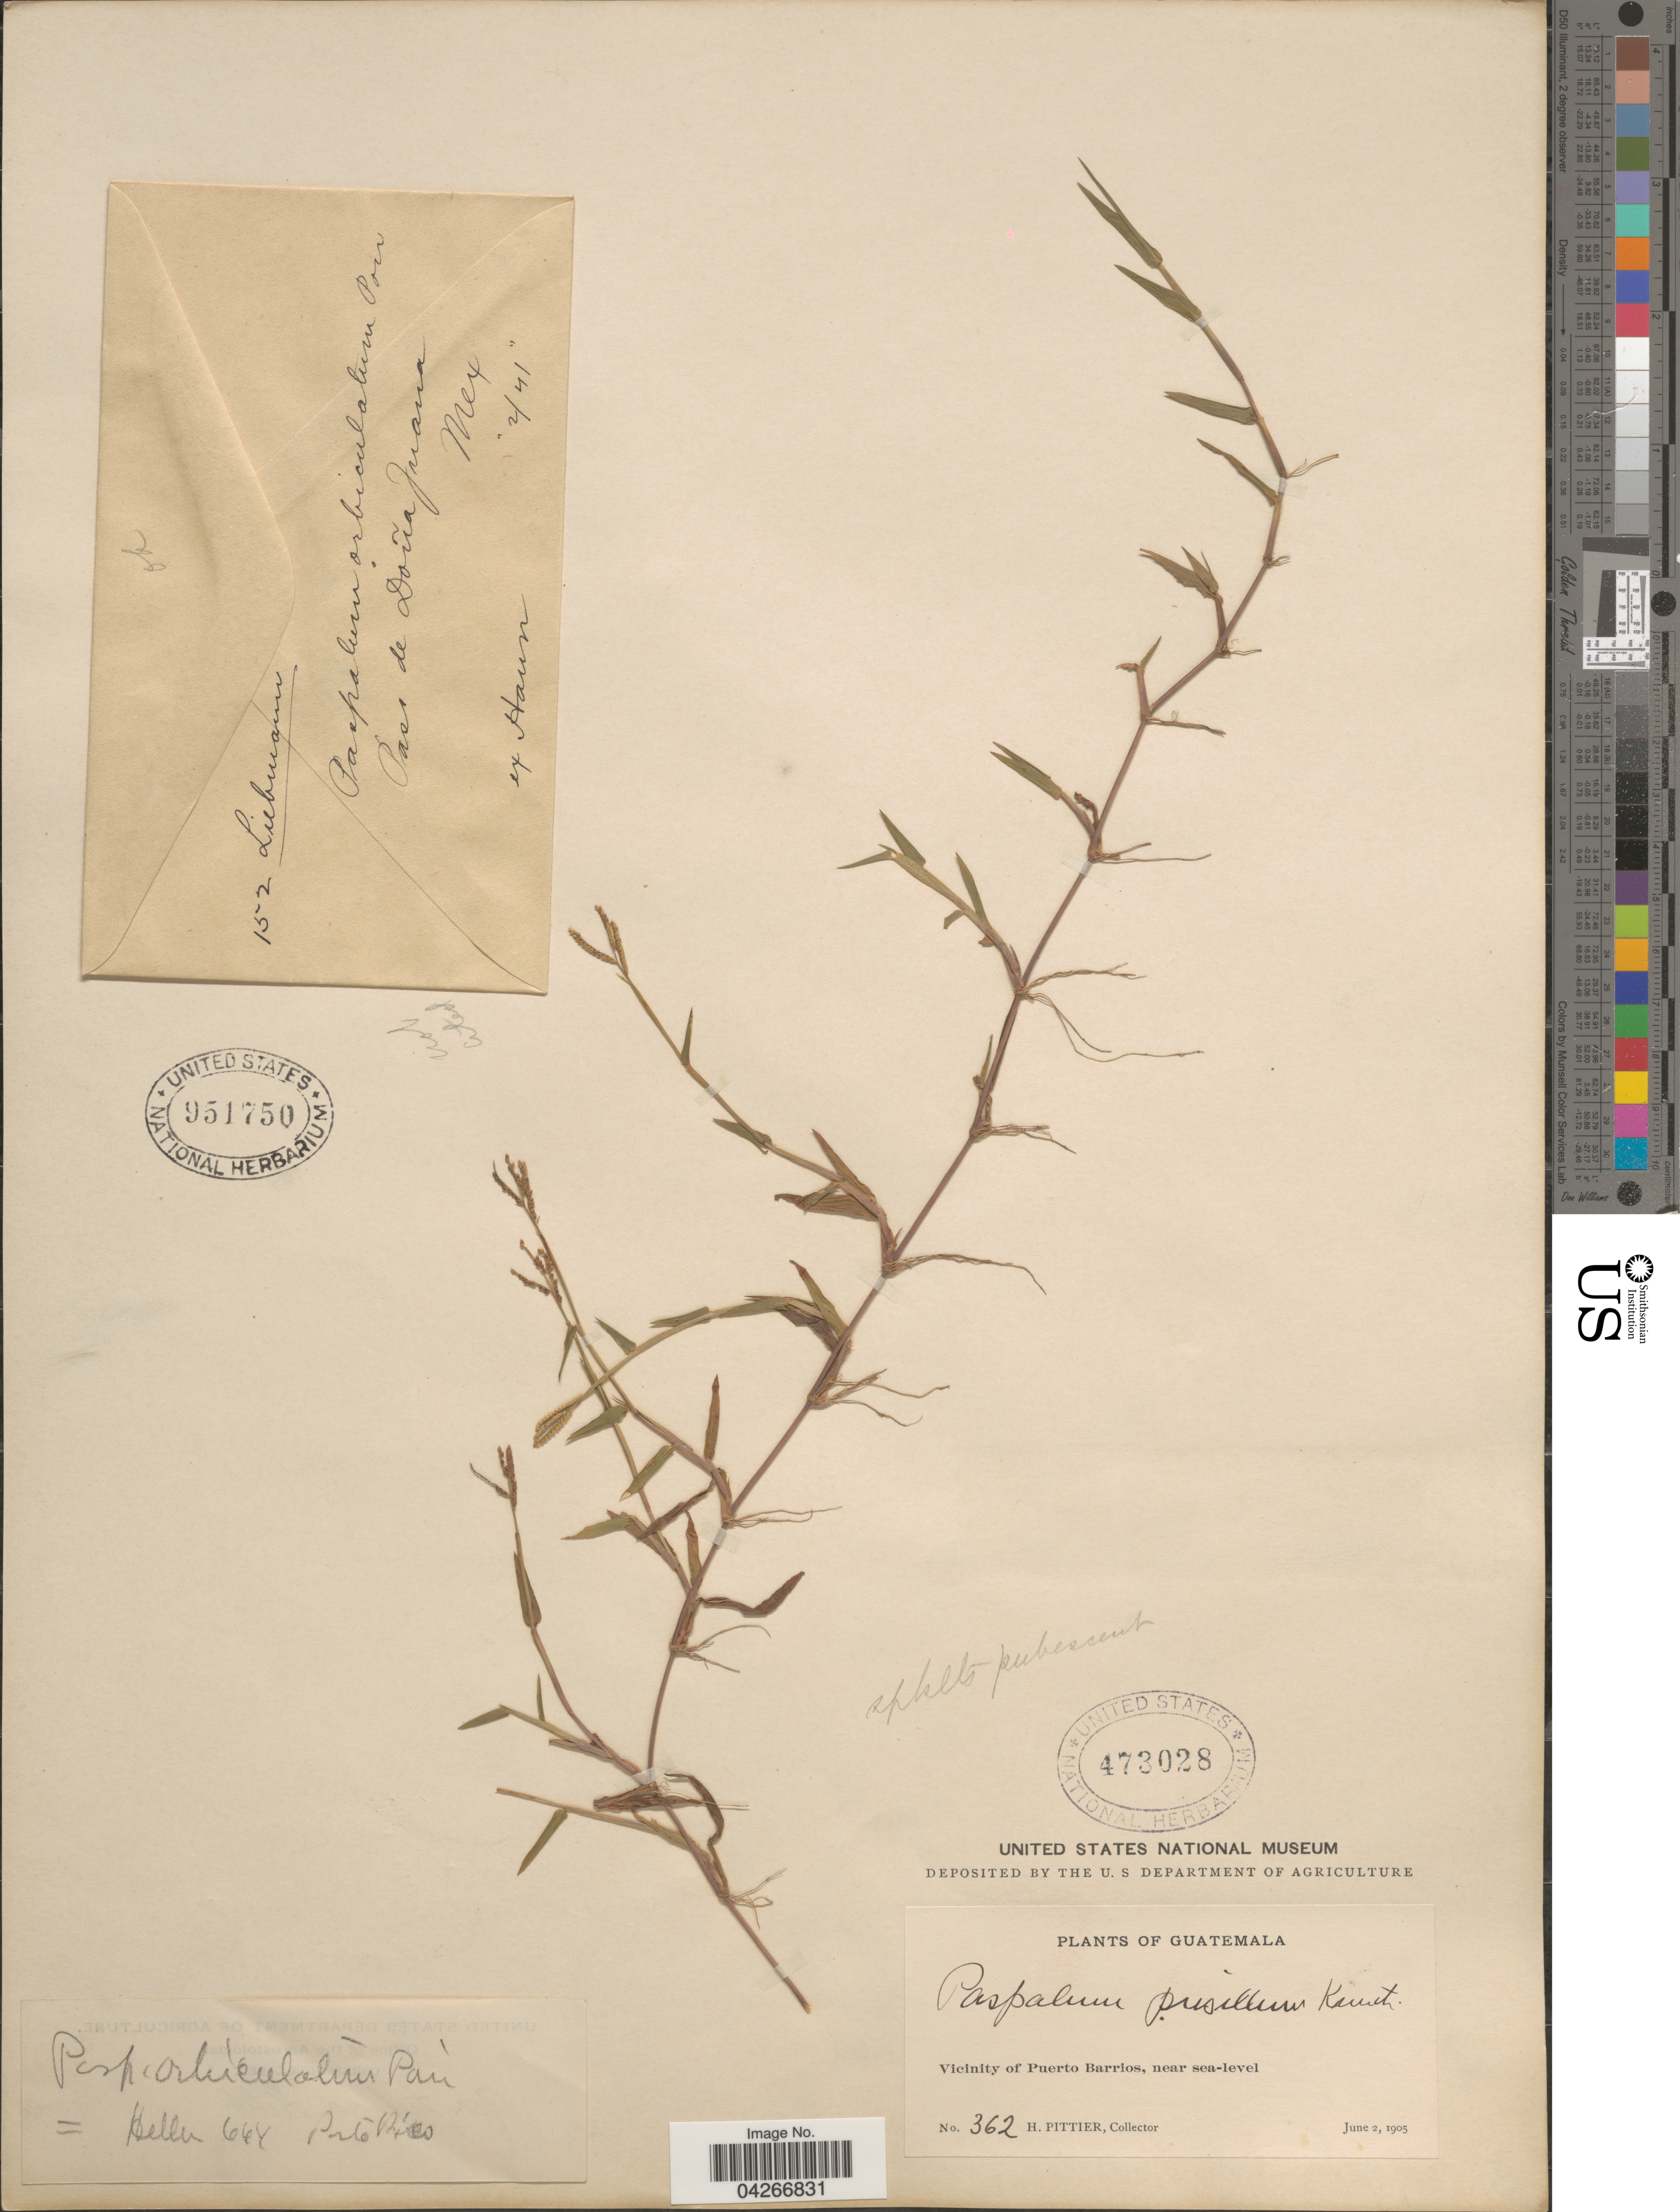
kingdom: Plantae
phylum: Tracheophyta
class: Liliopsida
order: Poales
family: Poaceae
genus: Paspalum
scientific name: Paspalum orbiculatum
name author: Poir. in Lam.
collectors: H. F. Pittier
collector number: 362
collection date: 1905-06-02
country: Guatemala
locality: Vicinity of Puerto Barrios.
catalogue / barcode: US 473028